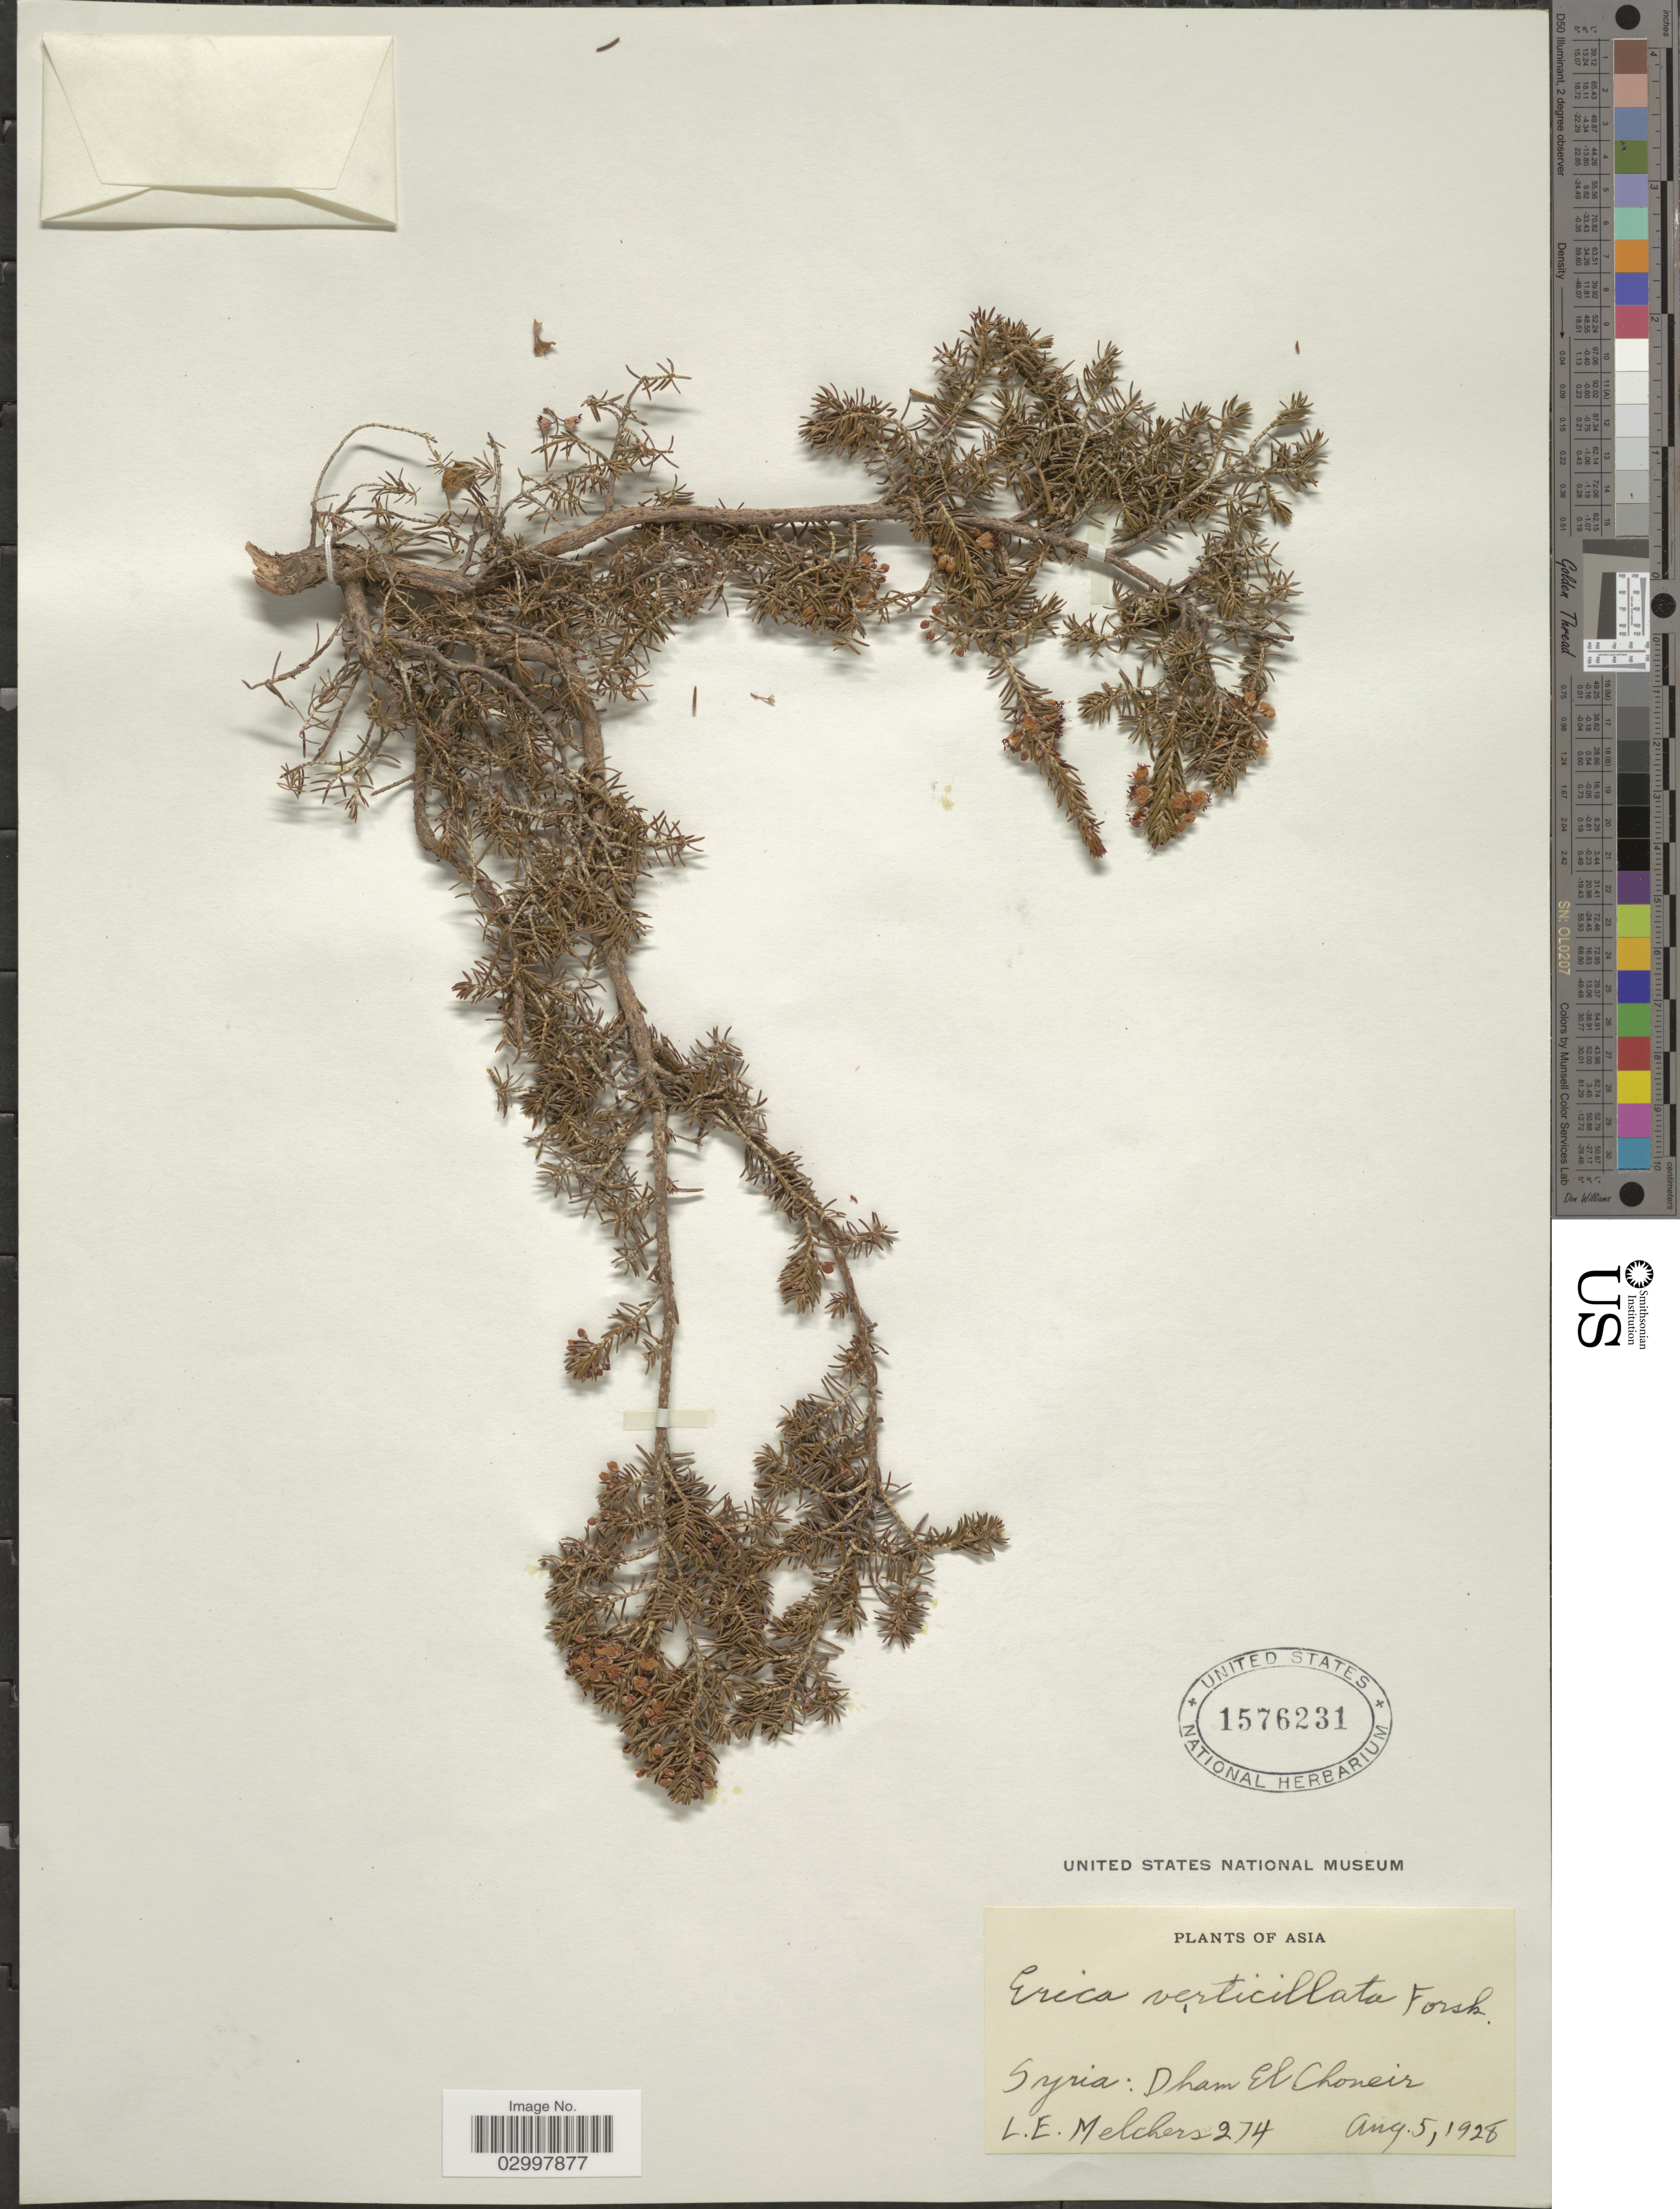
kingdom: Plantae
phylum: Tracheophyta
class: Magnoliopsida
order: Ericales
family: Ericaceae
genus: Erica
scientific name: Erica verticillata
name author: P.J. Bergius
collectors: L. Melchers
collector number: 274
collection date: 1928-08-05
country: Syria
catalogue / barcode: US 1576231